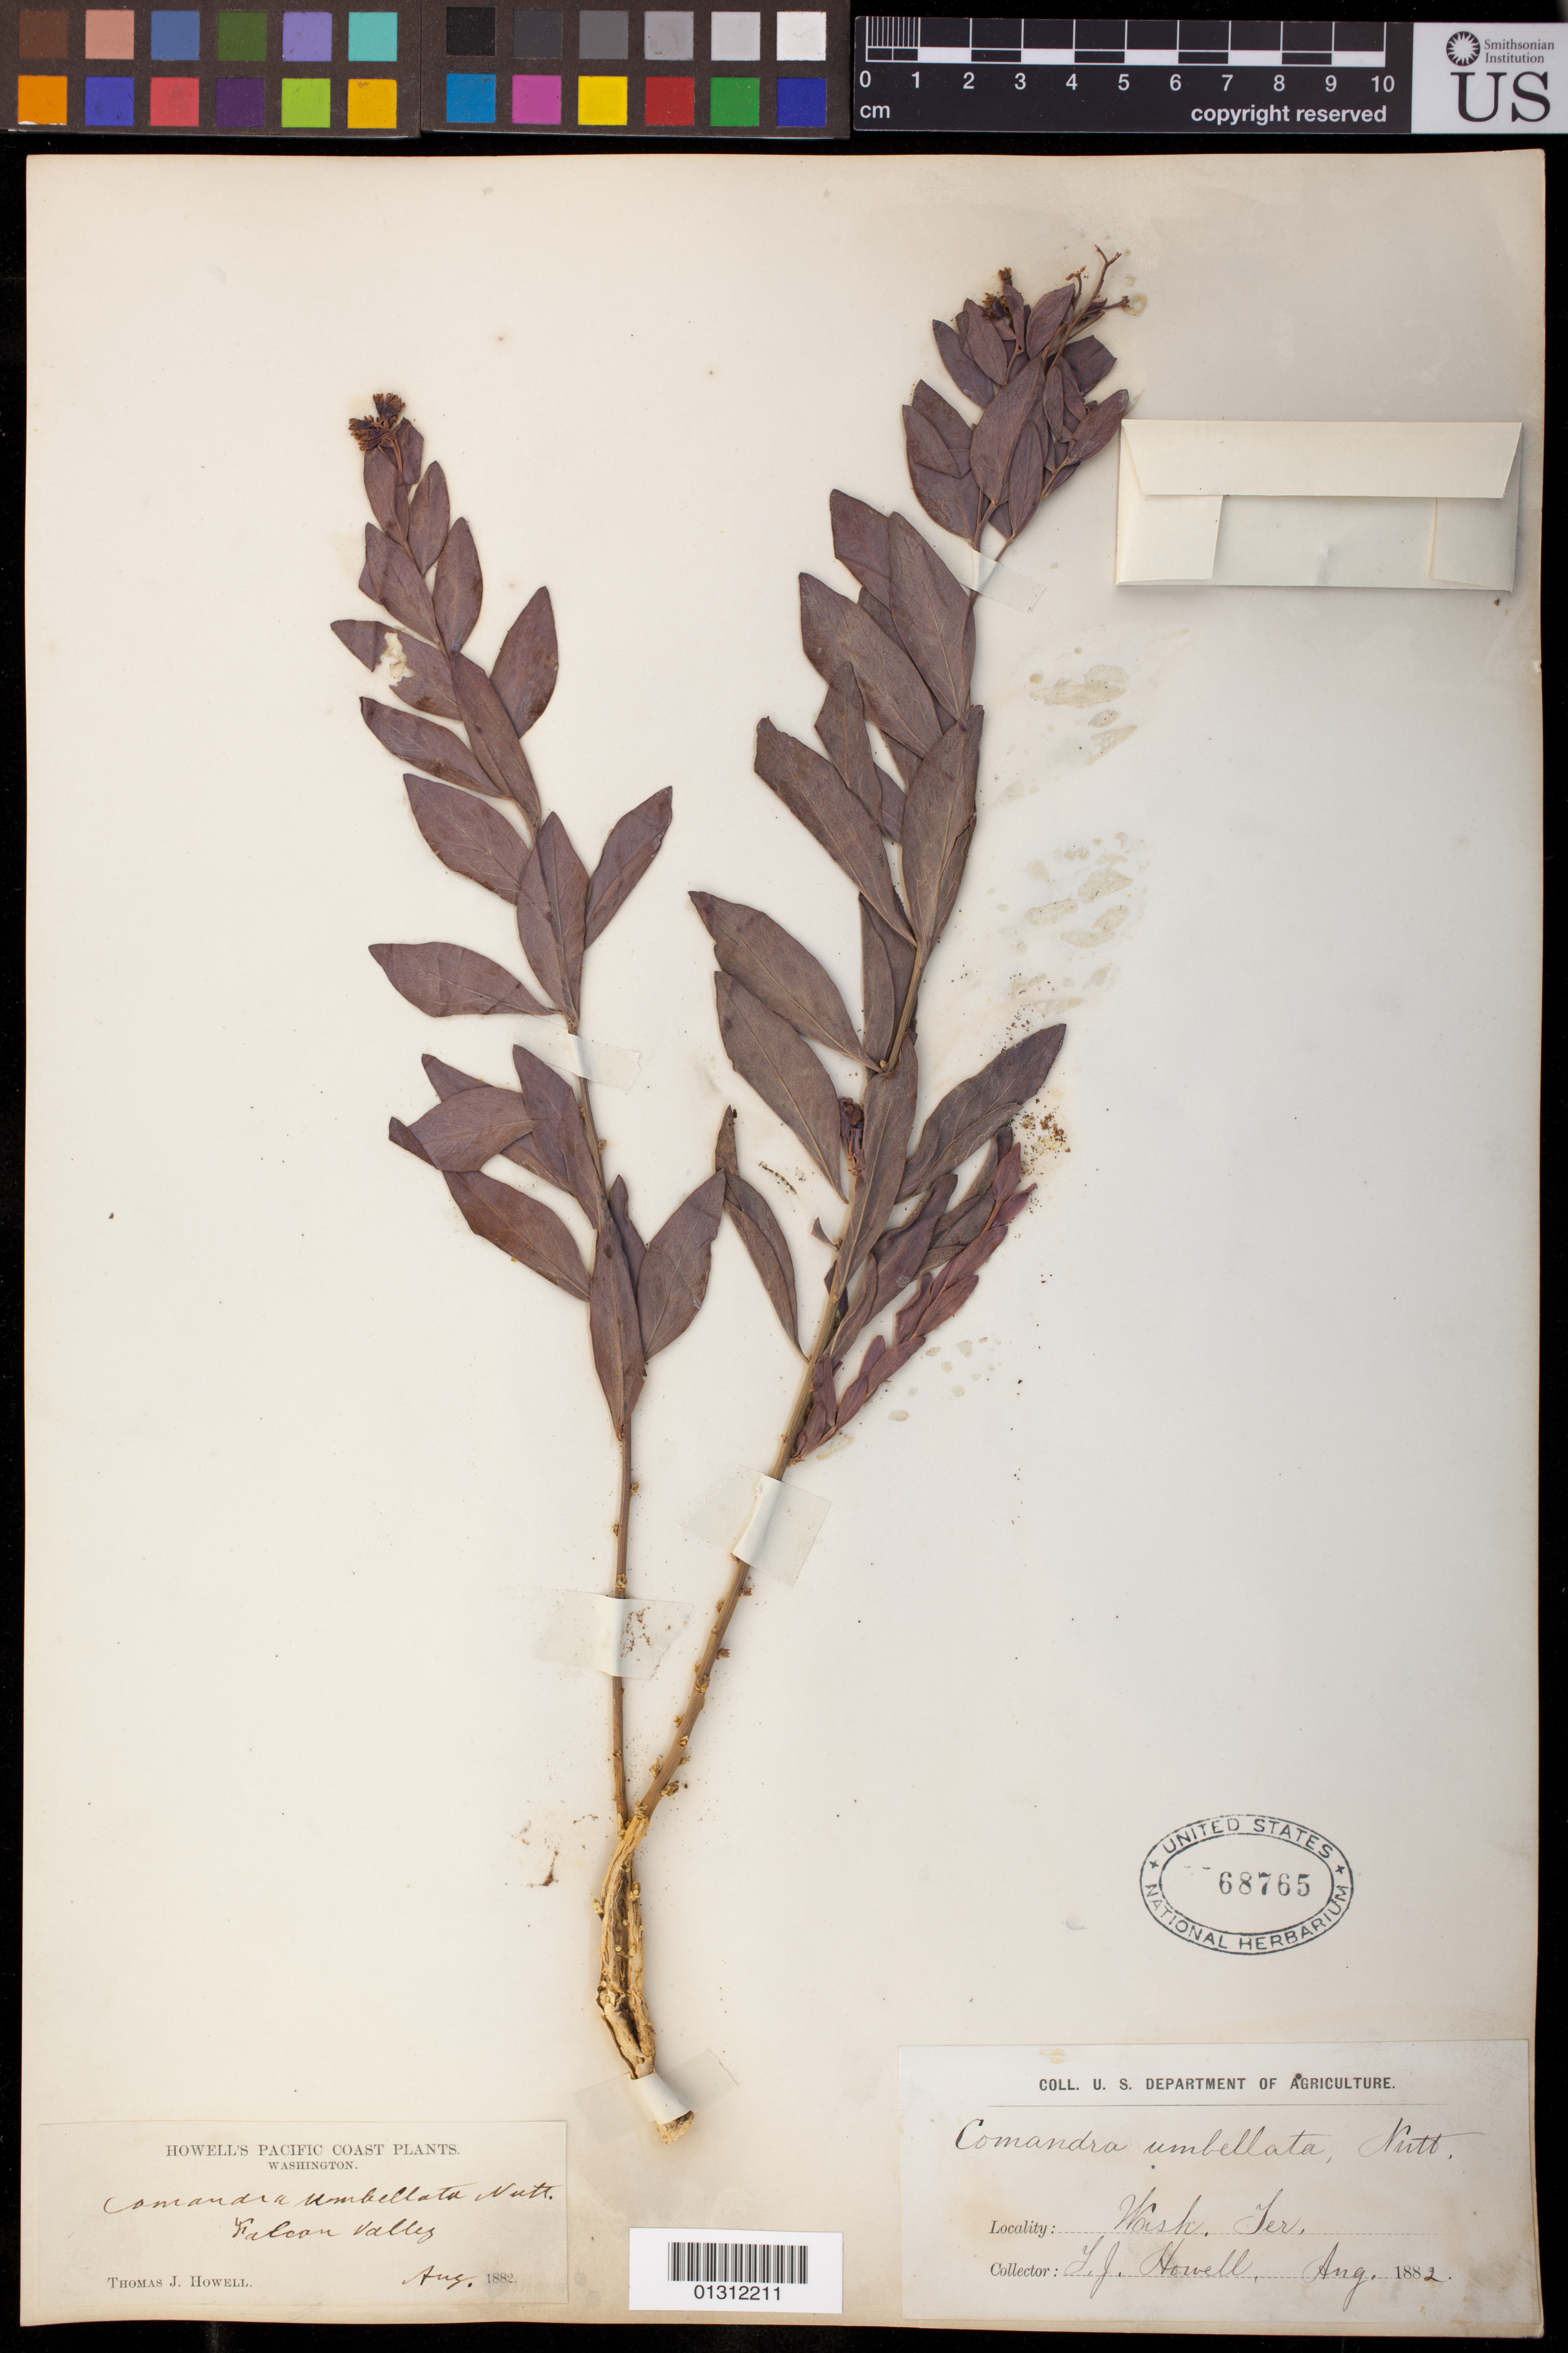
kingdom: Plantae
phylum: Tracheophyta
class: Magnoliopsida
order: Santalales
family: Comandraceae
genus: Comandra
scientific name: Comandra umbellata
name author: (L.) Nutt.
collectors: T. J. Howell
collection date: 1882-08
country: United States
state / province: Washington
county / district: Klickitat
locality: Wash. Ter.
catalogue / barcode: US 68765